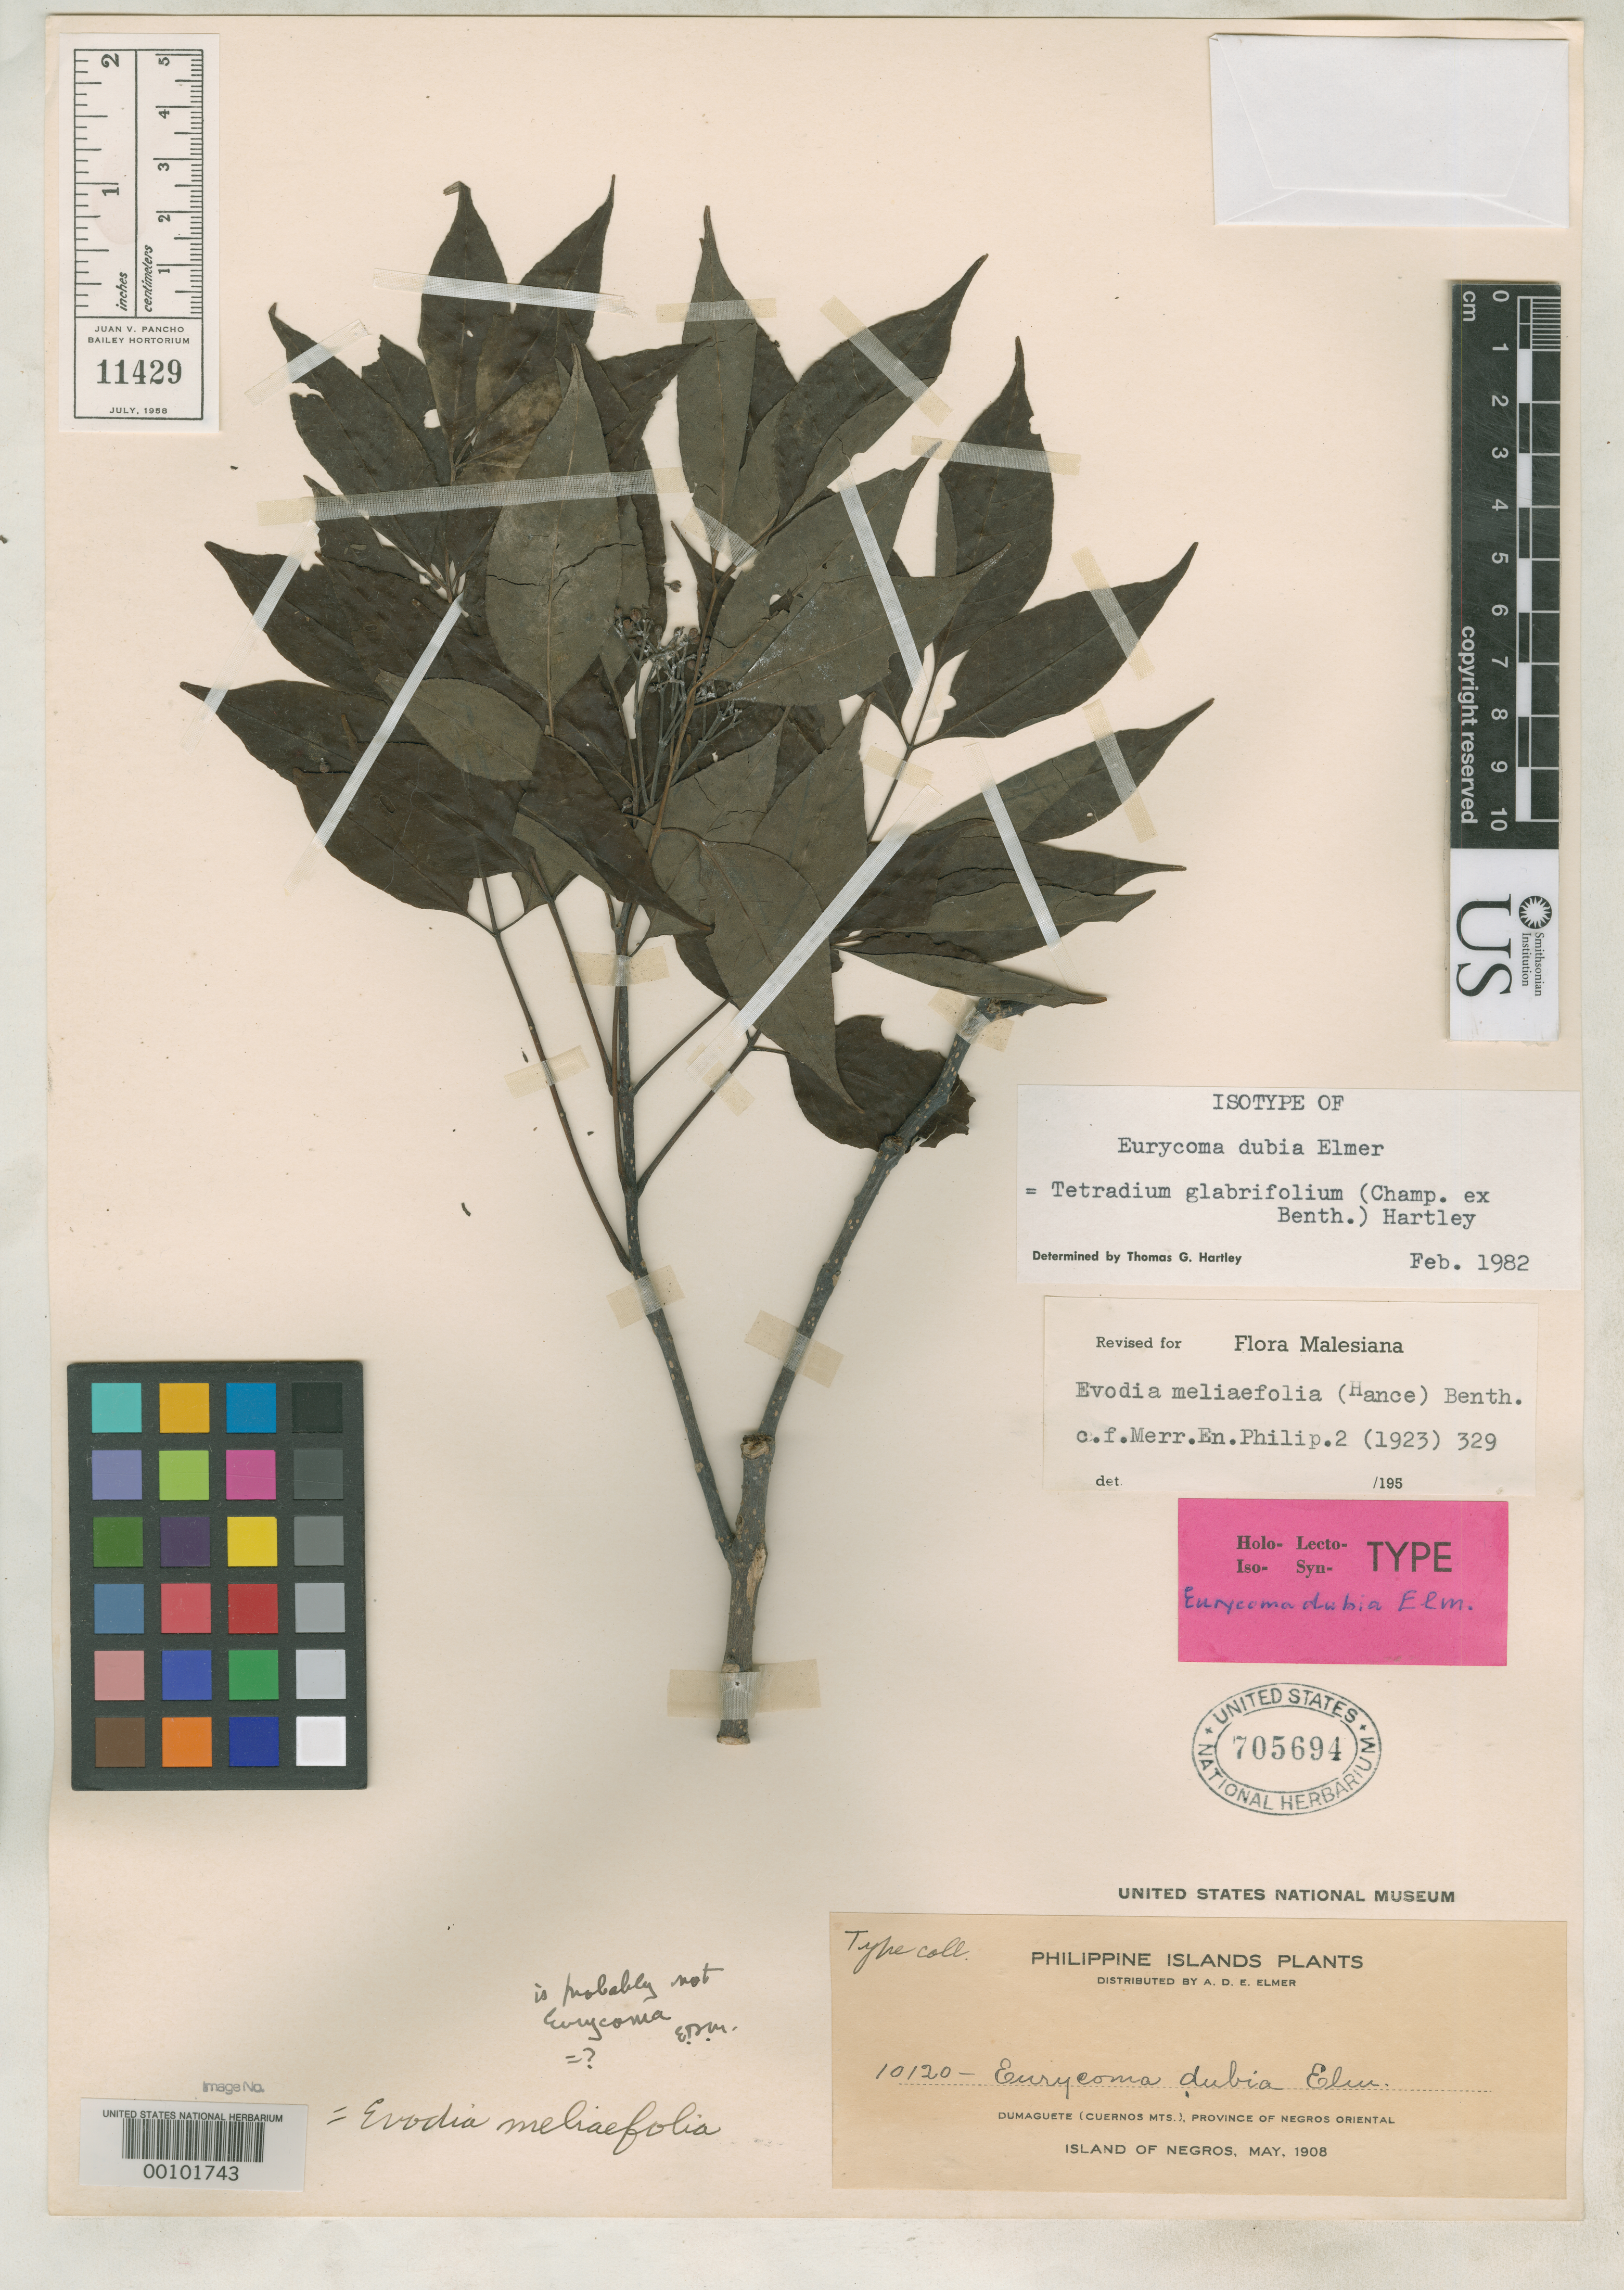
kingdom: Plantae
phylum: Tracheophyta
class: Magnoliopsida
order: Sapindales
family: Simaroubaceae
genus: Eurycoma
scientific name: Eurycoma dubia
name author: Elmer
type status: Isotype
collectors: A. D. E. Elmer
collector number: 10120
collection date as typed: May 1908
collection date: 1908-05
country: Philippines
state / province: Central Visayas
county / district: Negros Oriental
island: Negros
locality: Dumaguete, Cuernos Mts.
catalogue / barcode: US 705694